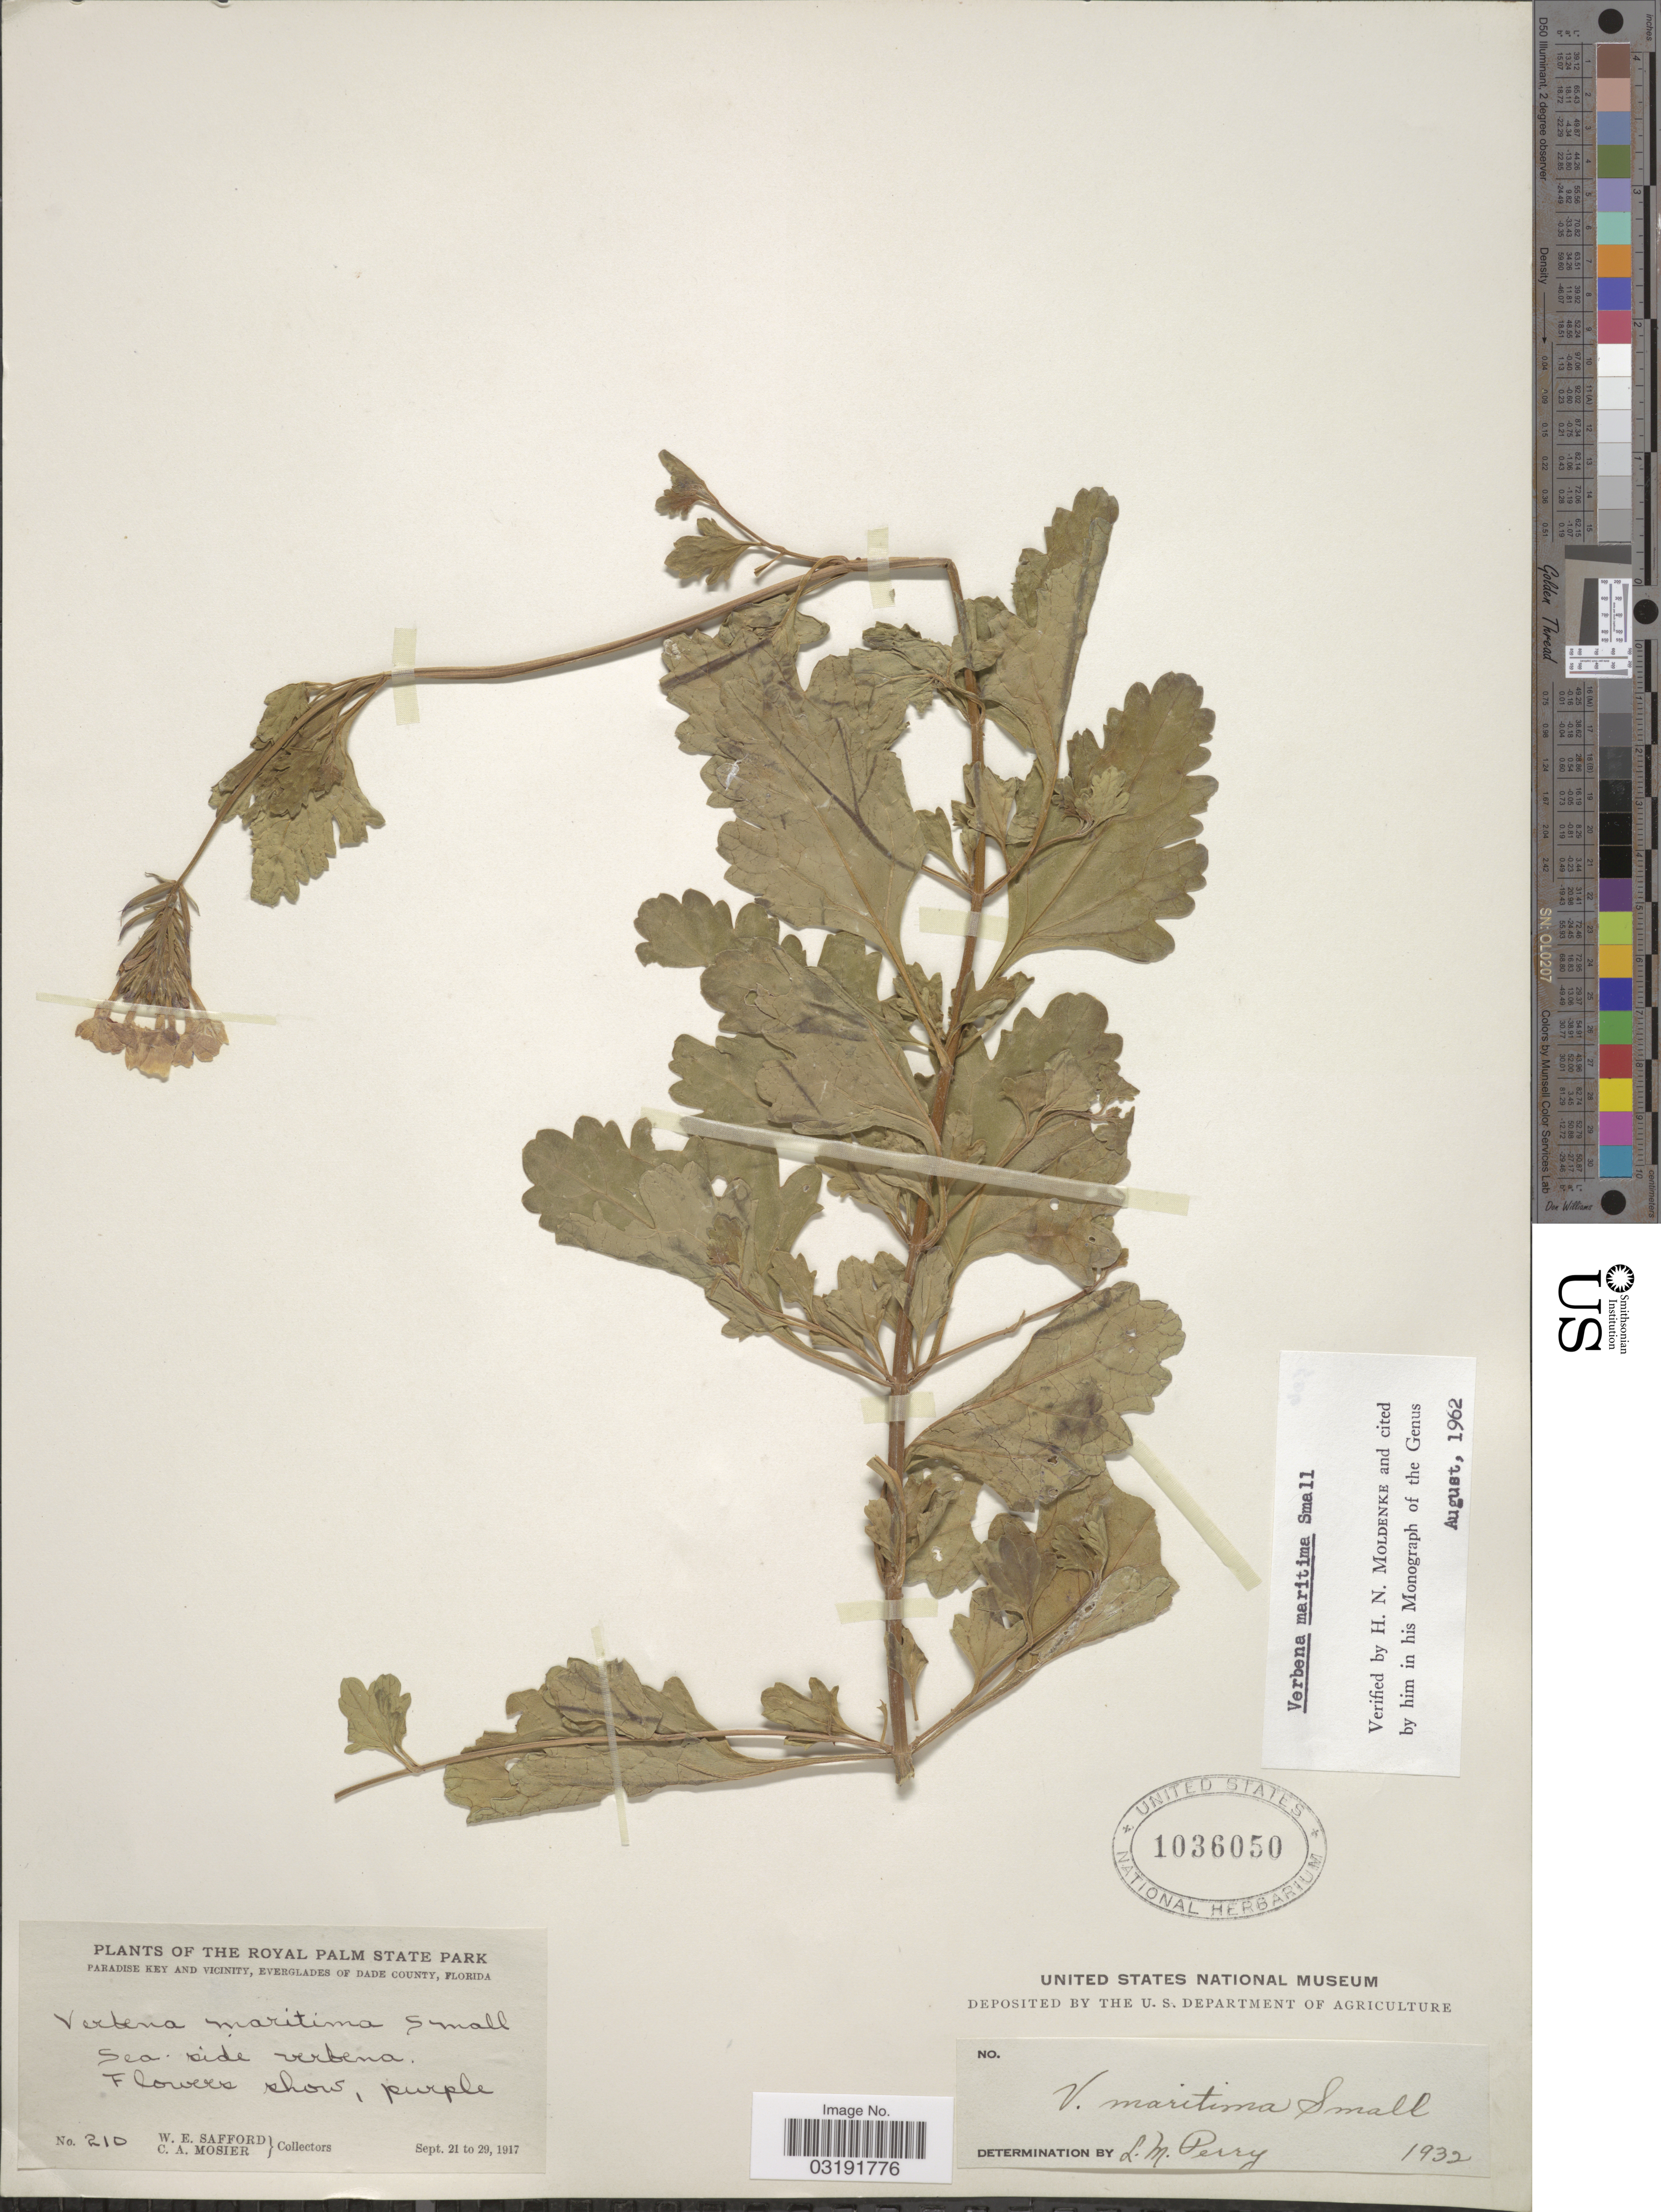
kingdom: Plantae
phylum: Tracheophyta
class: Magnoliopsida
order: Lamiales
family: Verbenaceae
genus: Verbena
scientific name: Verbena maritima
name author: Small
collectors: W. E. Safford & C. A. Mosier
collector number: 210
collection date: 1917-09-21/1917-09-29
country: United States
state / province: Florida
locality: Royal Palm State Park. Paradise Key and vicinity, Everglades of Dade County. Sea-side verbena.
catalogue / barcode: US 1036050